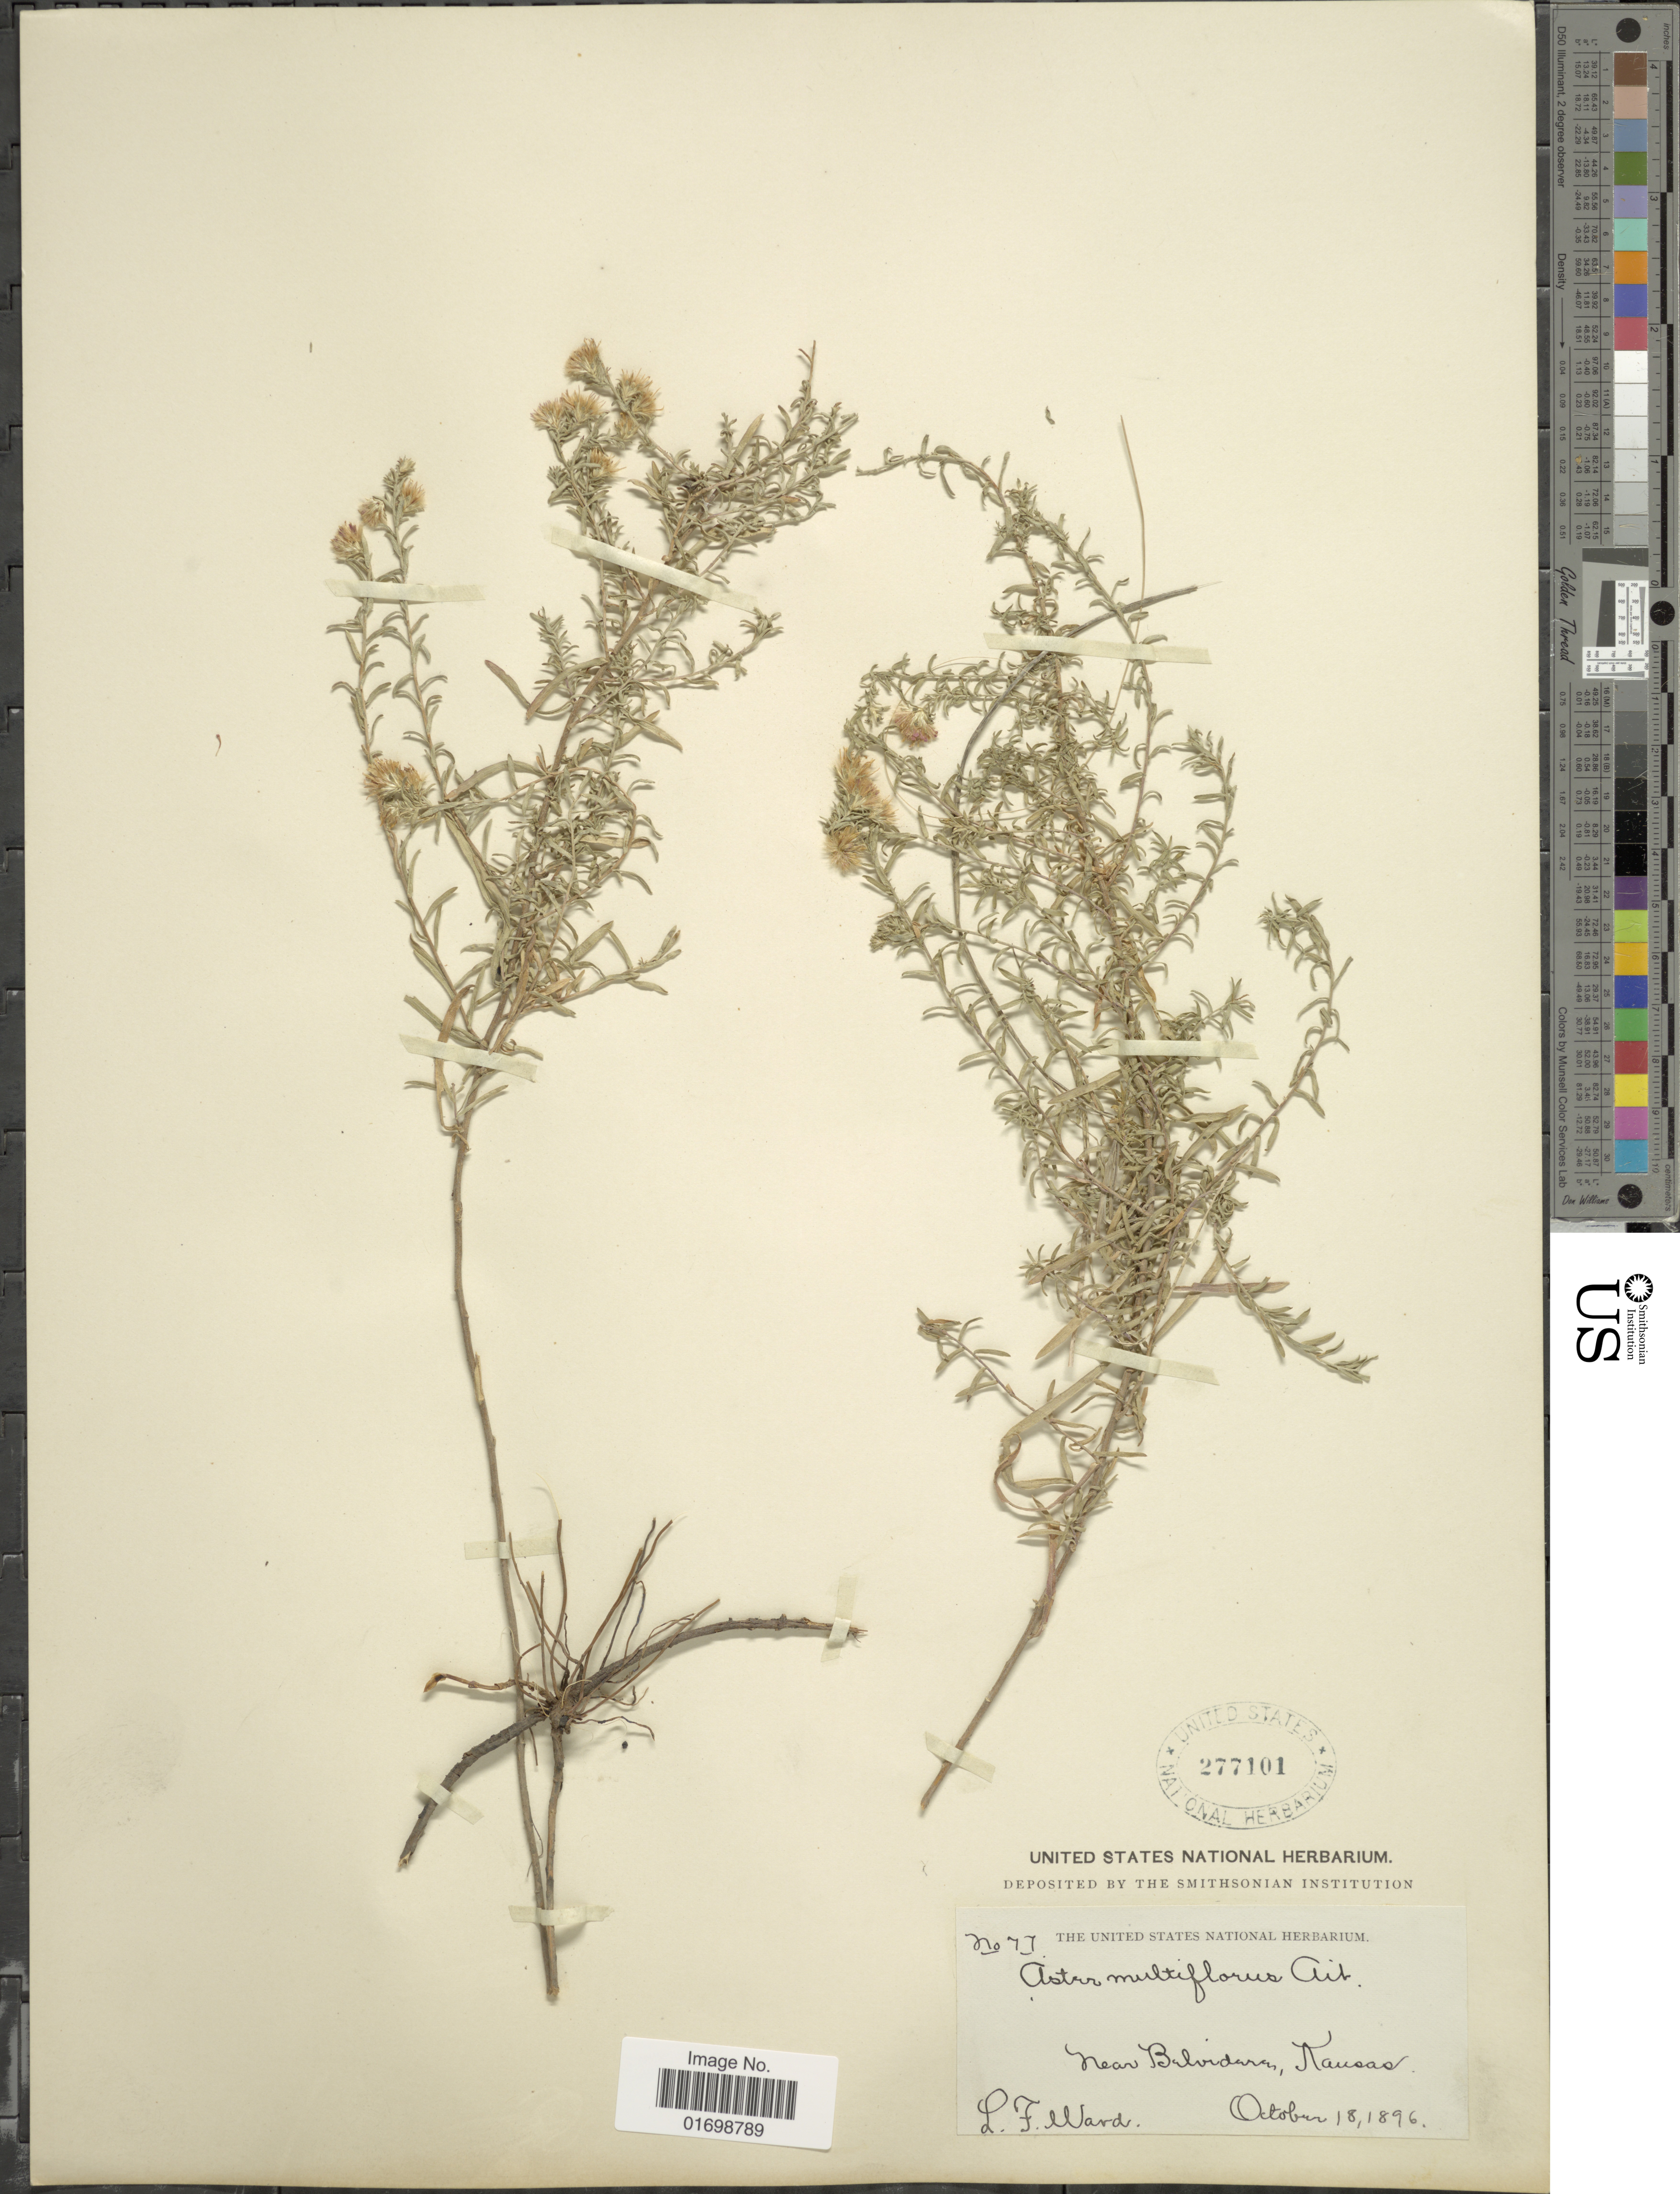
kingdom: Plantae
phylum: Tracheophyta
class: Magnoliopsida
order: Asterales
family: Asteraceae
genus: Symphyotrichum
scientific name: Symphyotrichum ericoides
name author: (L.) G.L. Nesom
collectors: L. Ward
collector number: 77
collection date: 1896-10-18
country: United States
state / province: Kansas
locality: Near Belvidere.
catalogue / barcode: US 277101